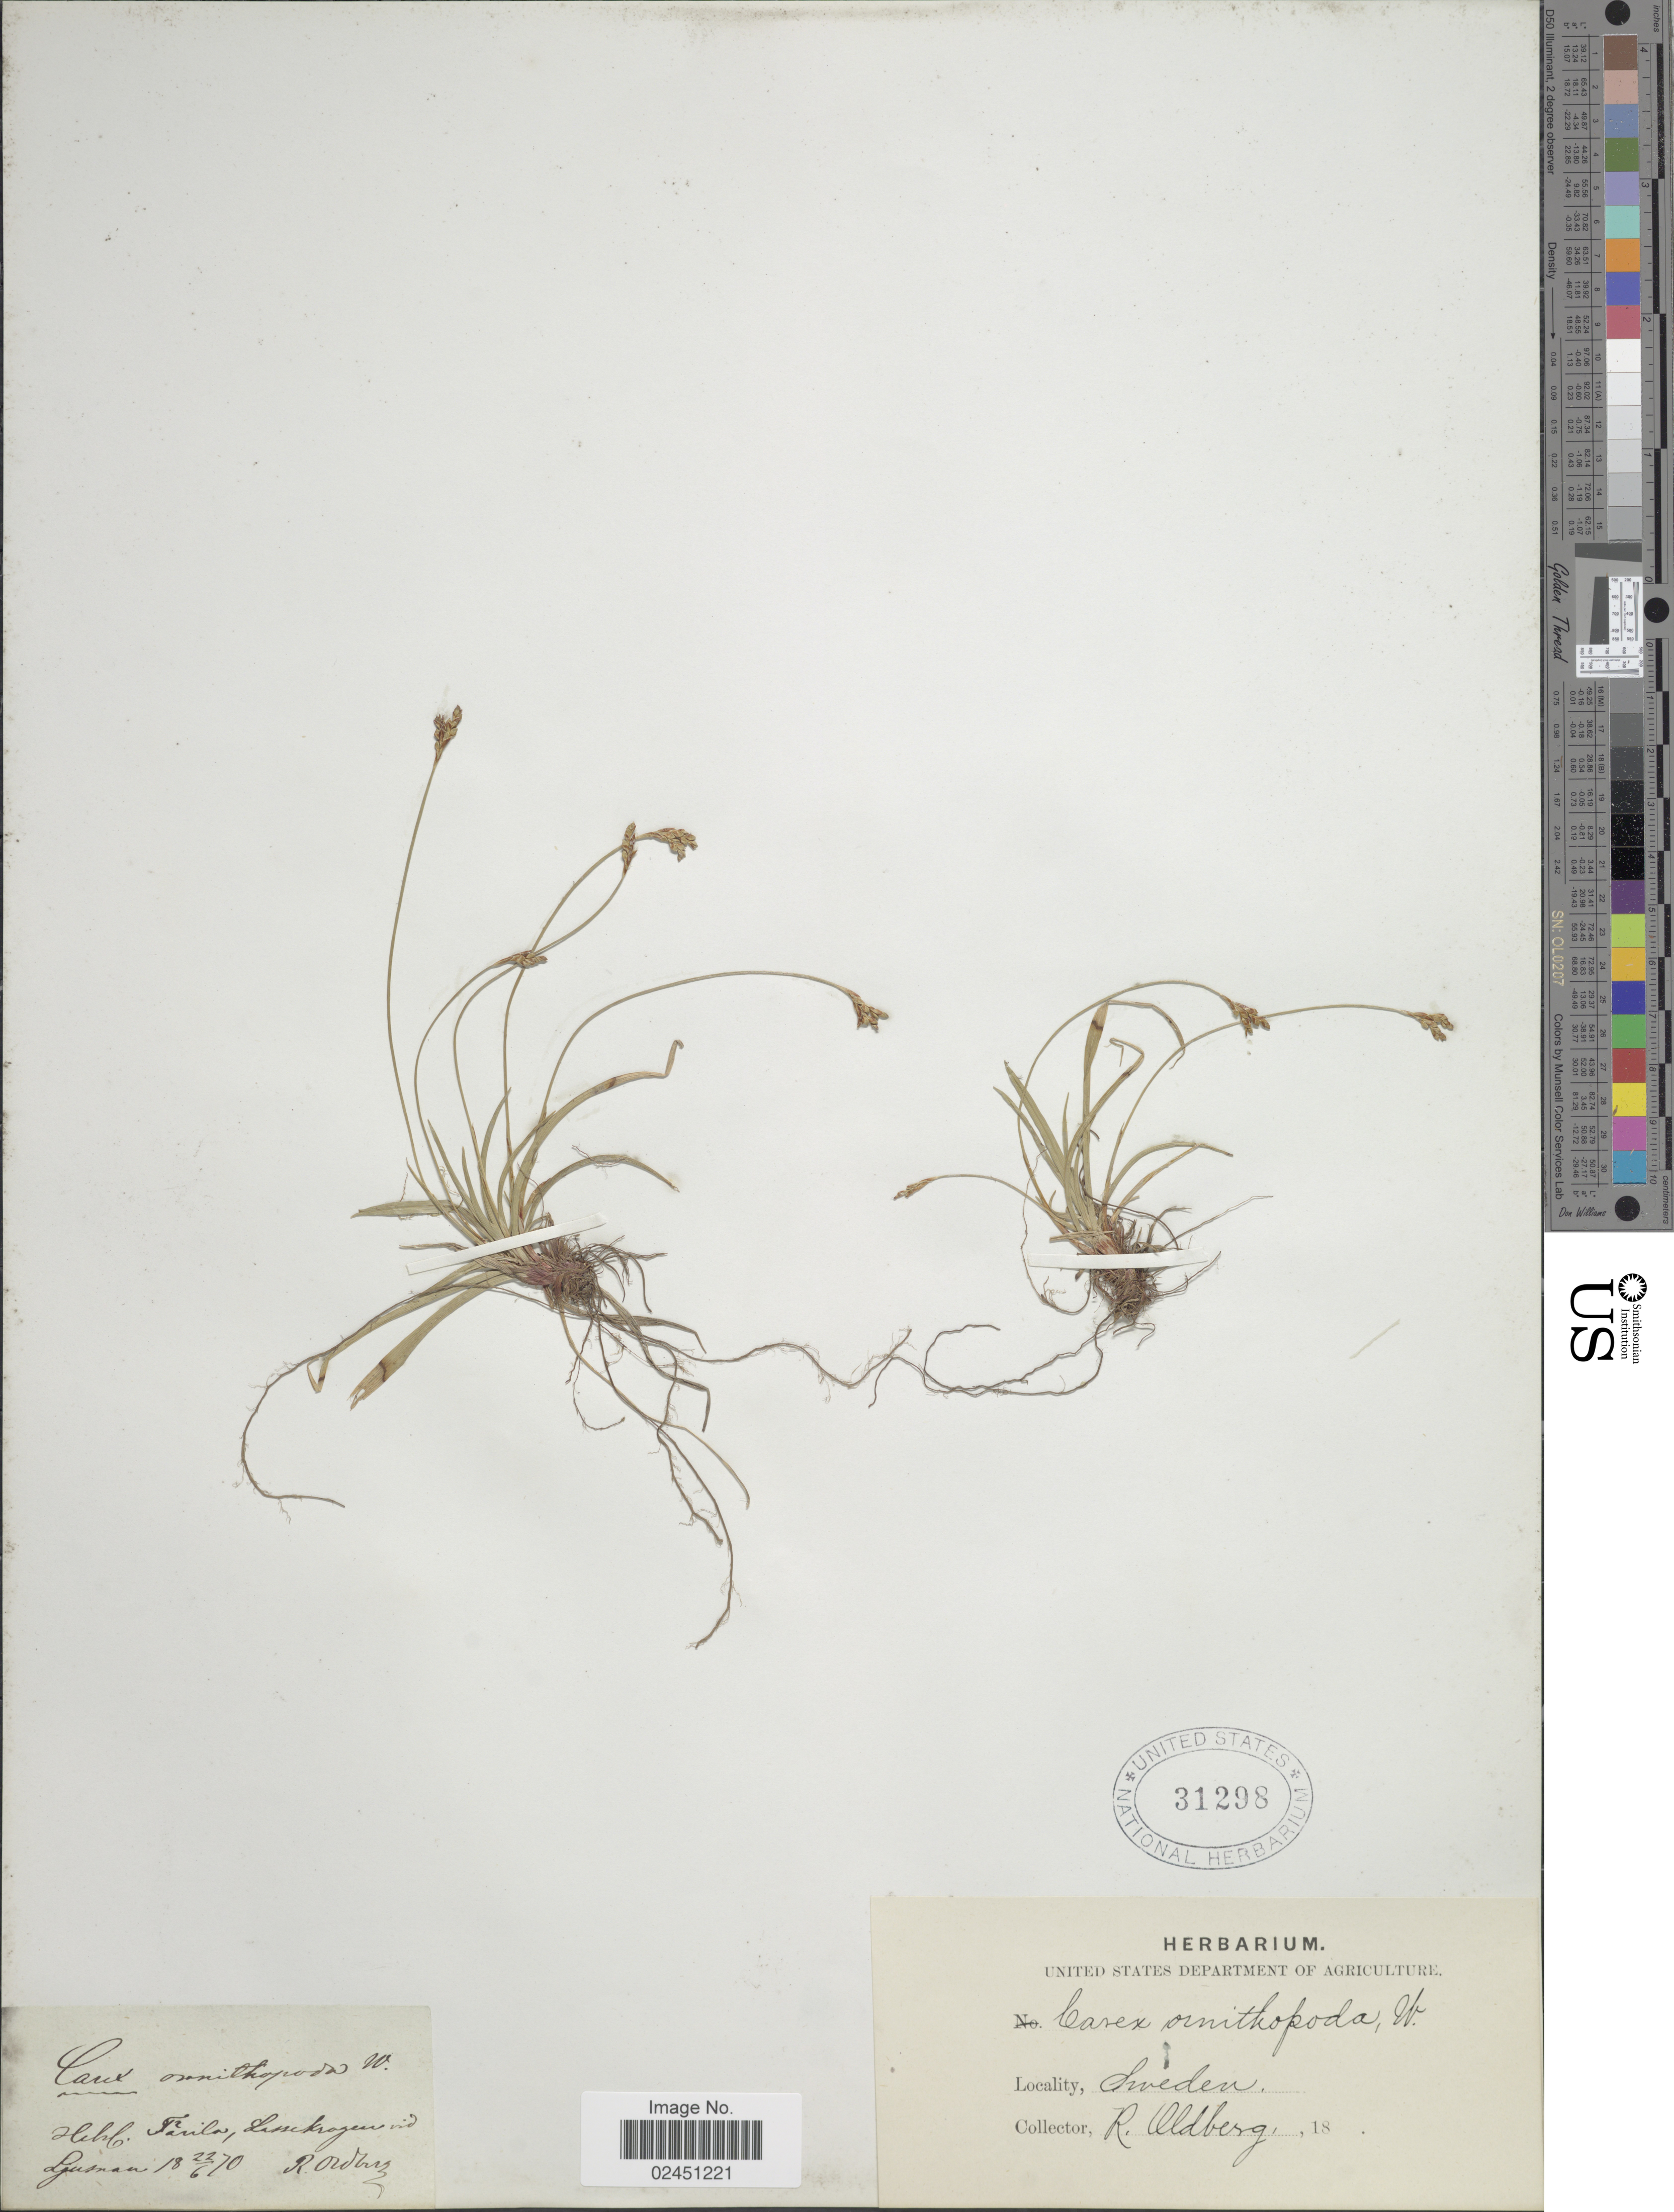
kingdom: Plantae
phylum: Tracheophyta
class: Liliopsida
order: Poales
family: Cyperaceae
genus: Carex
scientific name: Carex ornithopoda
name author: Willd.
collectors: R. Oldberg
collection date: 1870-06-23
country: Sweden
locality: Helsl. Färila Lassekrogen vid Ljusnan.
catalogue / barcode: US 31298